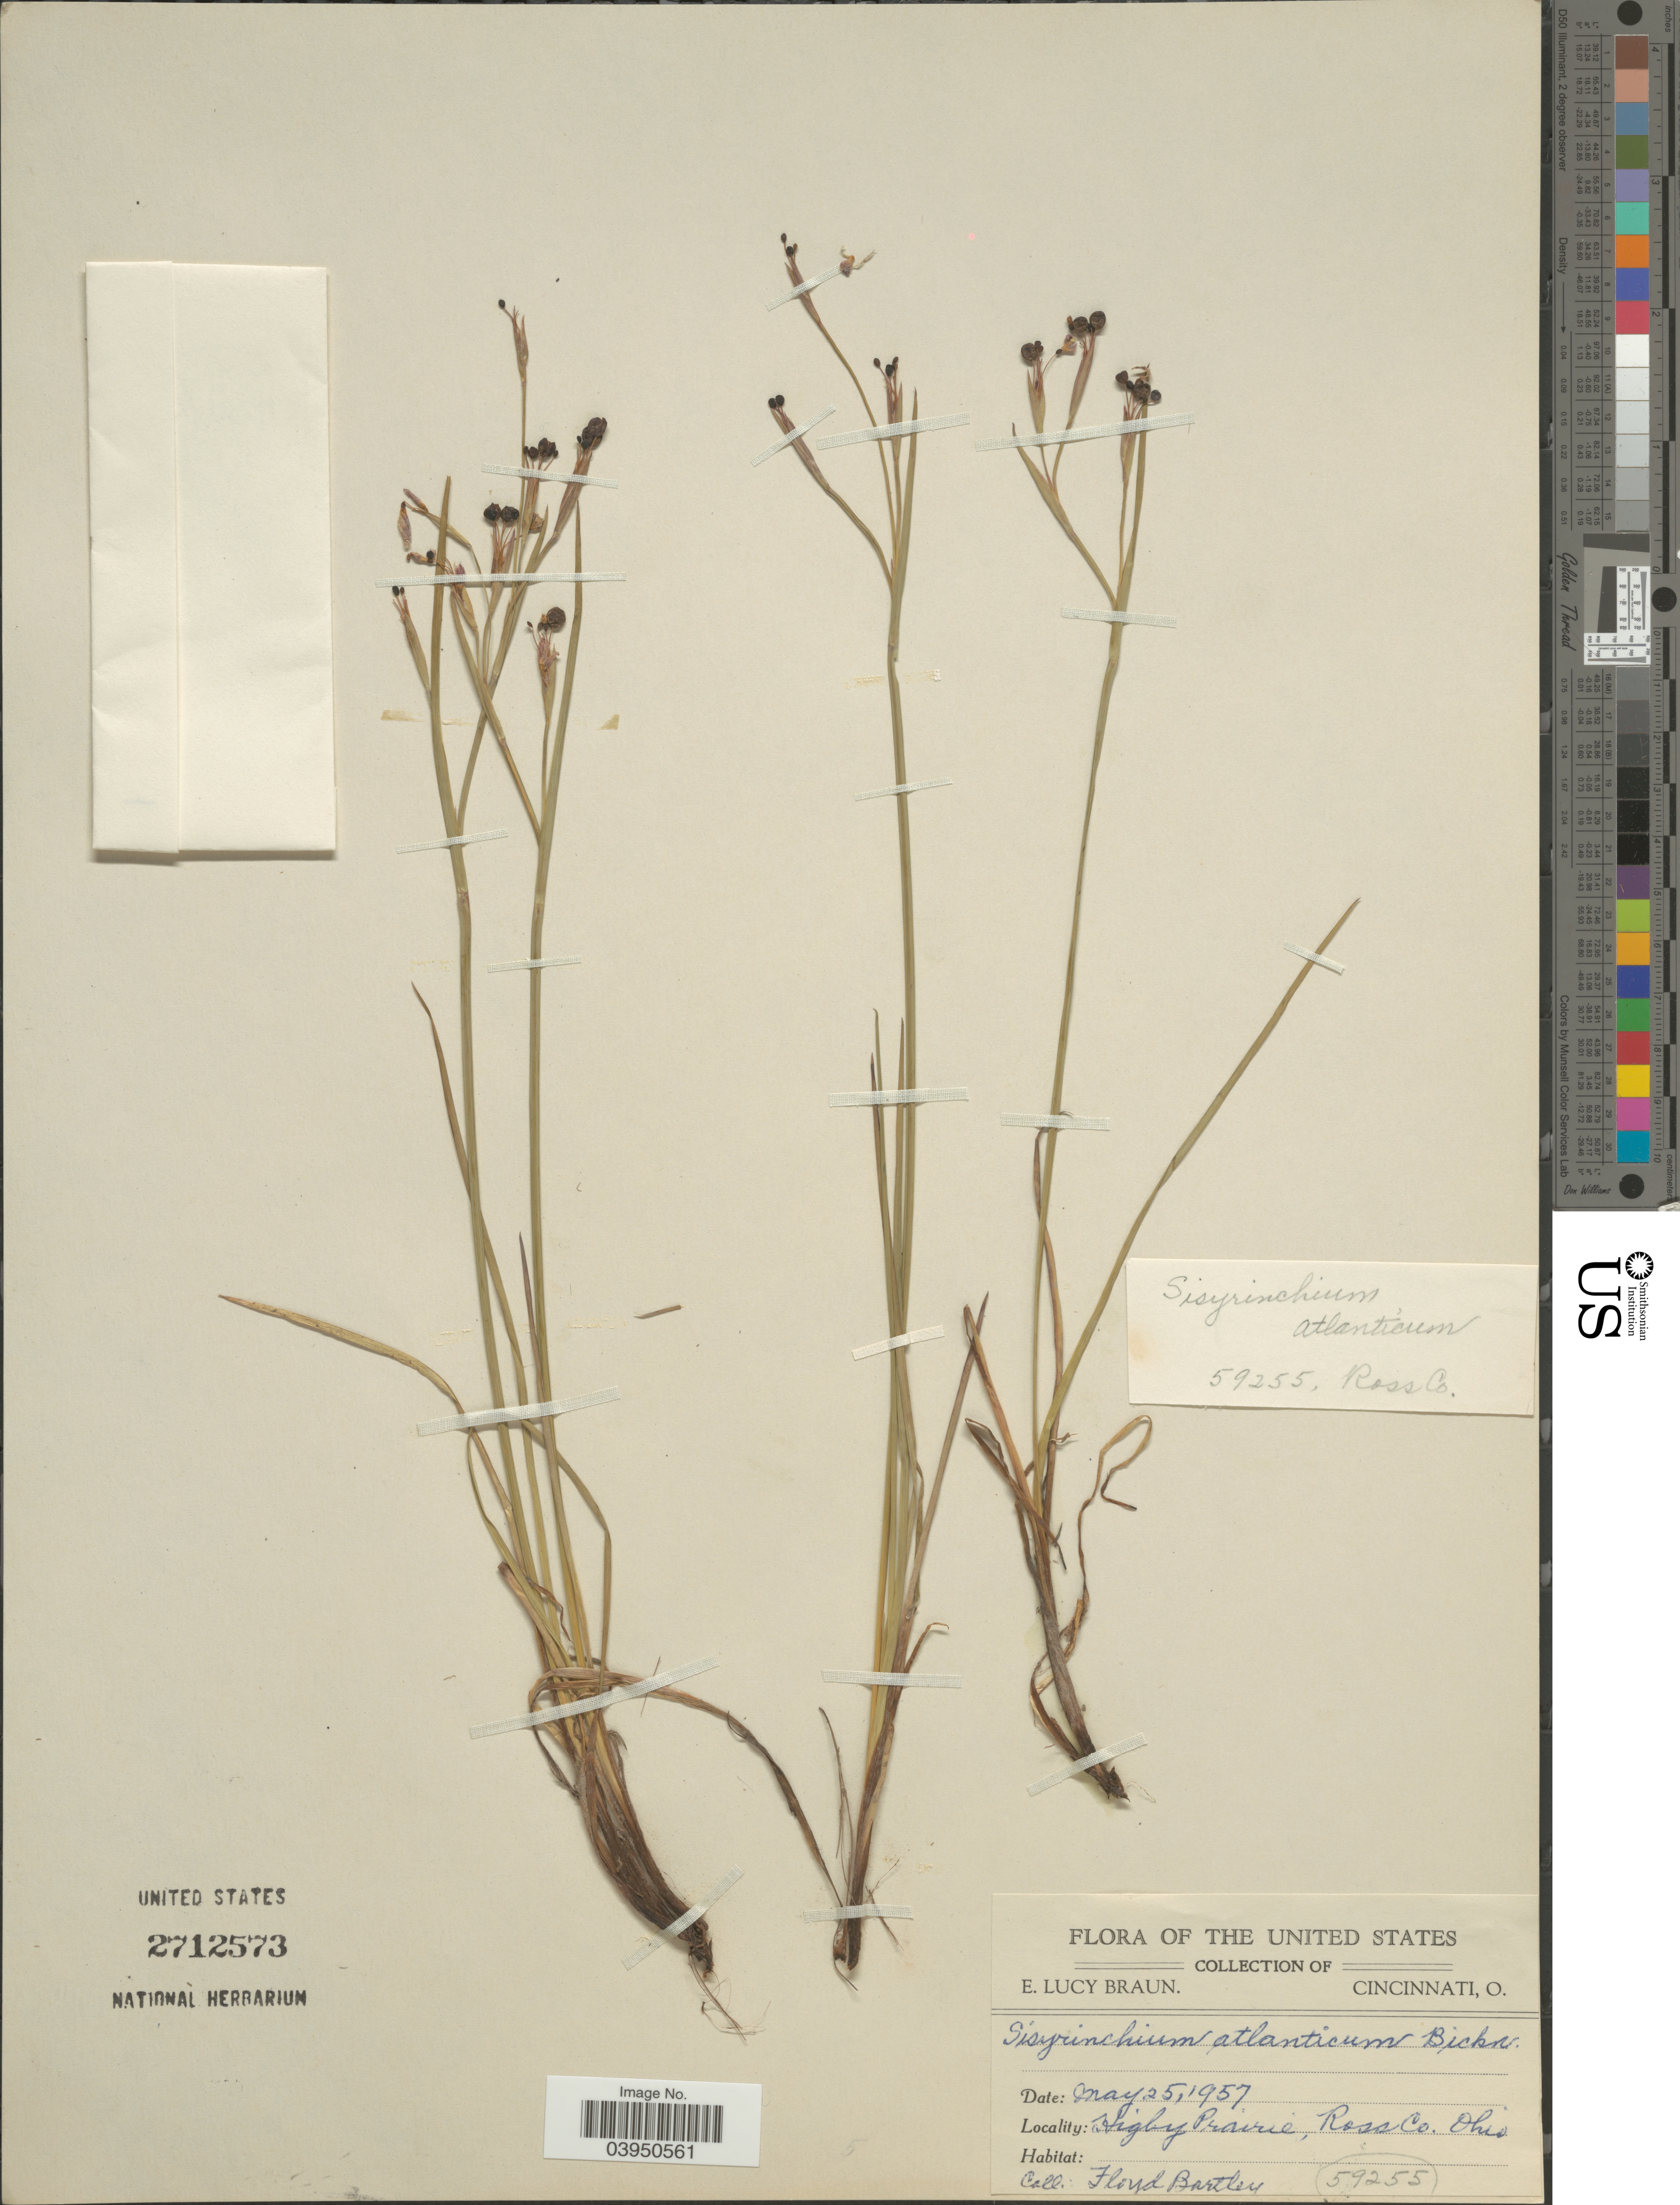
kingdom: Plantae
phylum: Tracheophyta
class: Liliopsida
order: Asparagales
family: Iridaceae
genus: Sisyrinchium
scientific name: Sisyrinchium atlanticum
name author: E.P. Bicknell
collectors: F. Bartley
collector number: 59255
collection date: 1957-05-25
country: United States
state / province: Ohio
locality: Higby Prairie, Ross Co.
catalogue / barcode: US 2712573